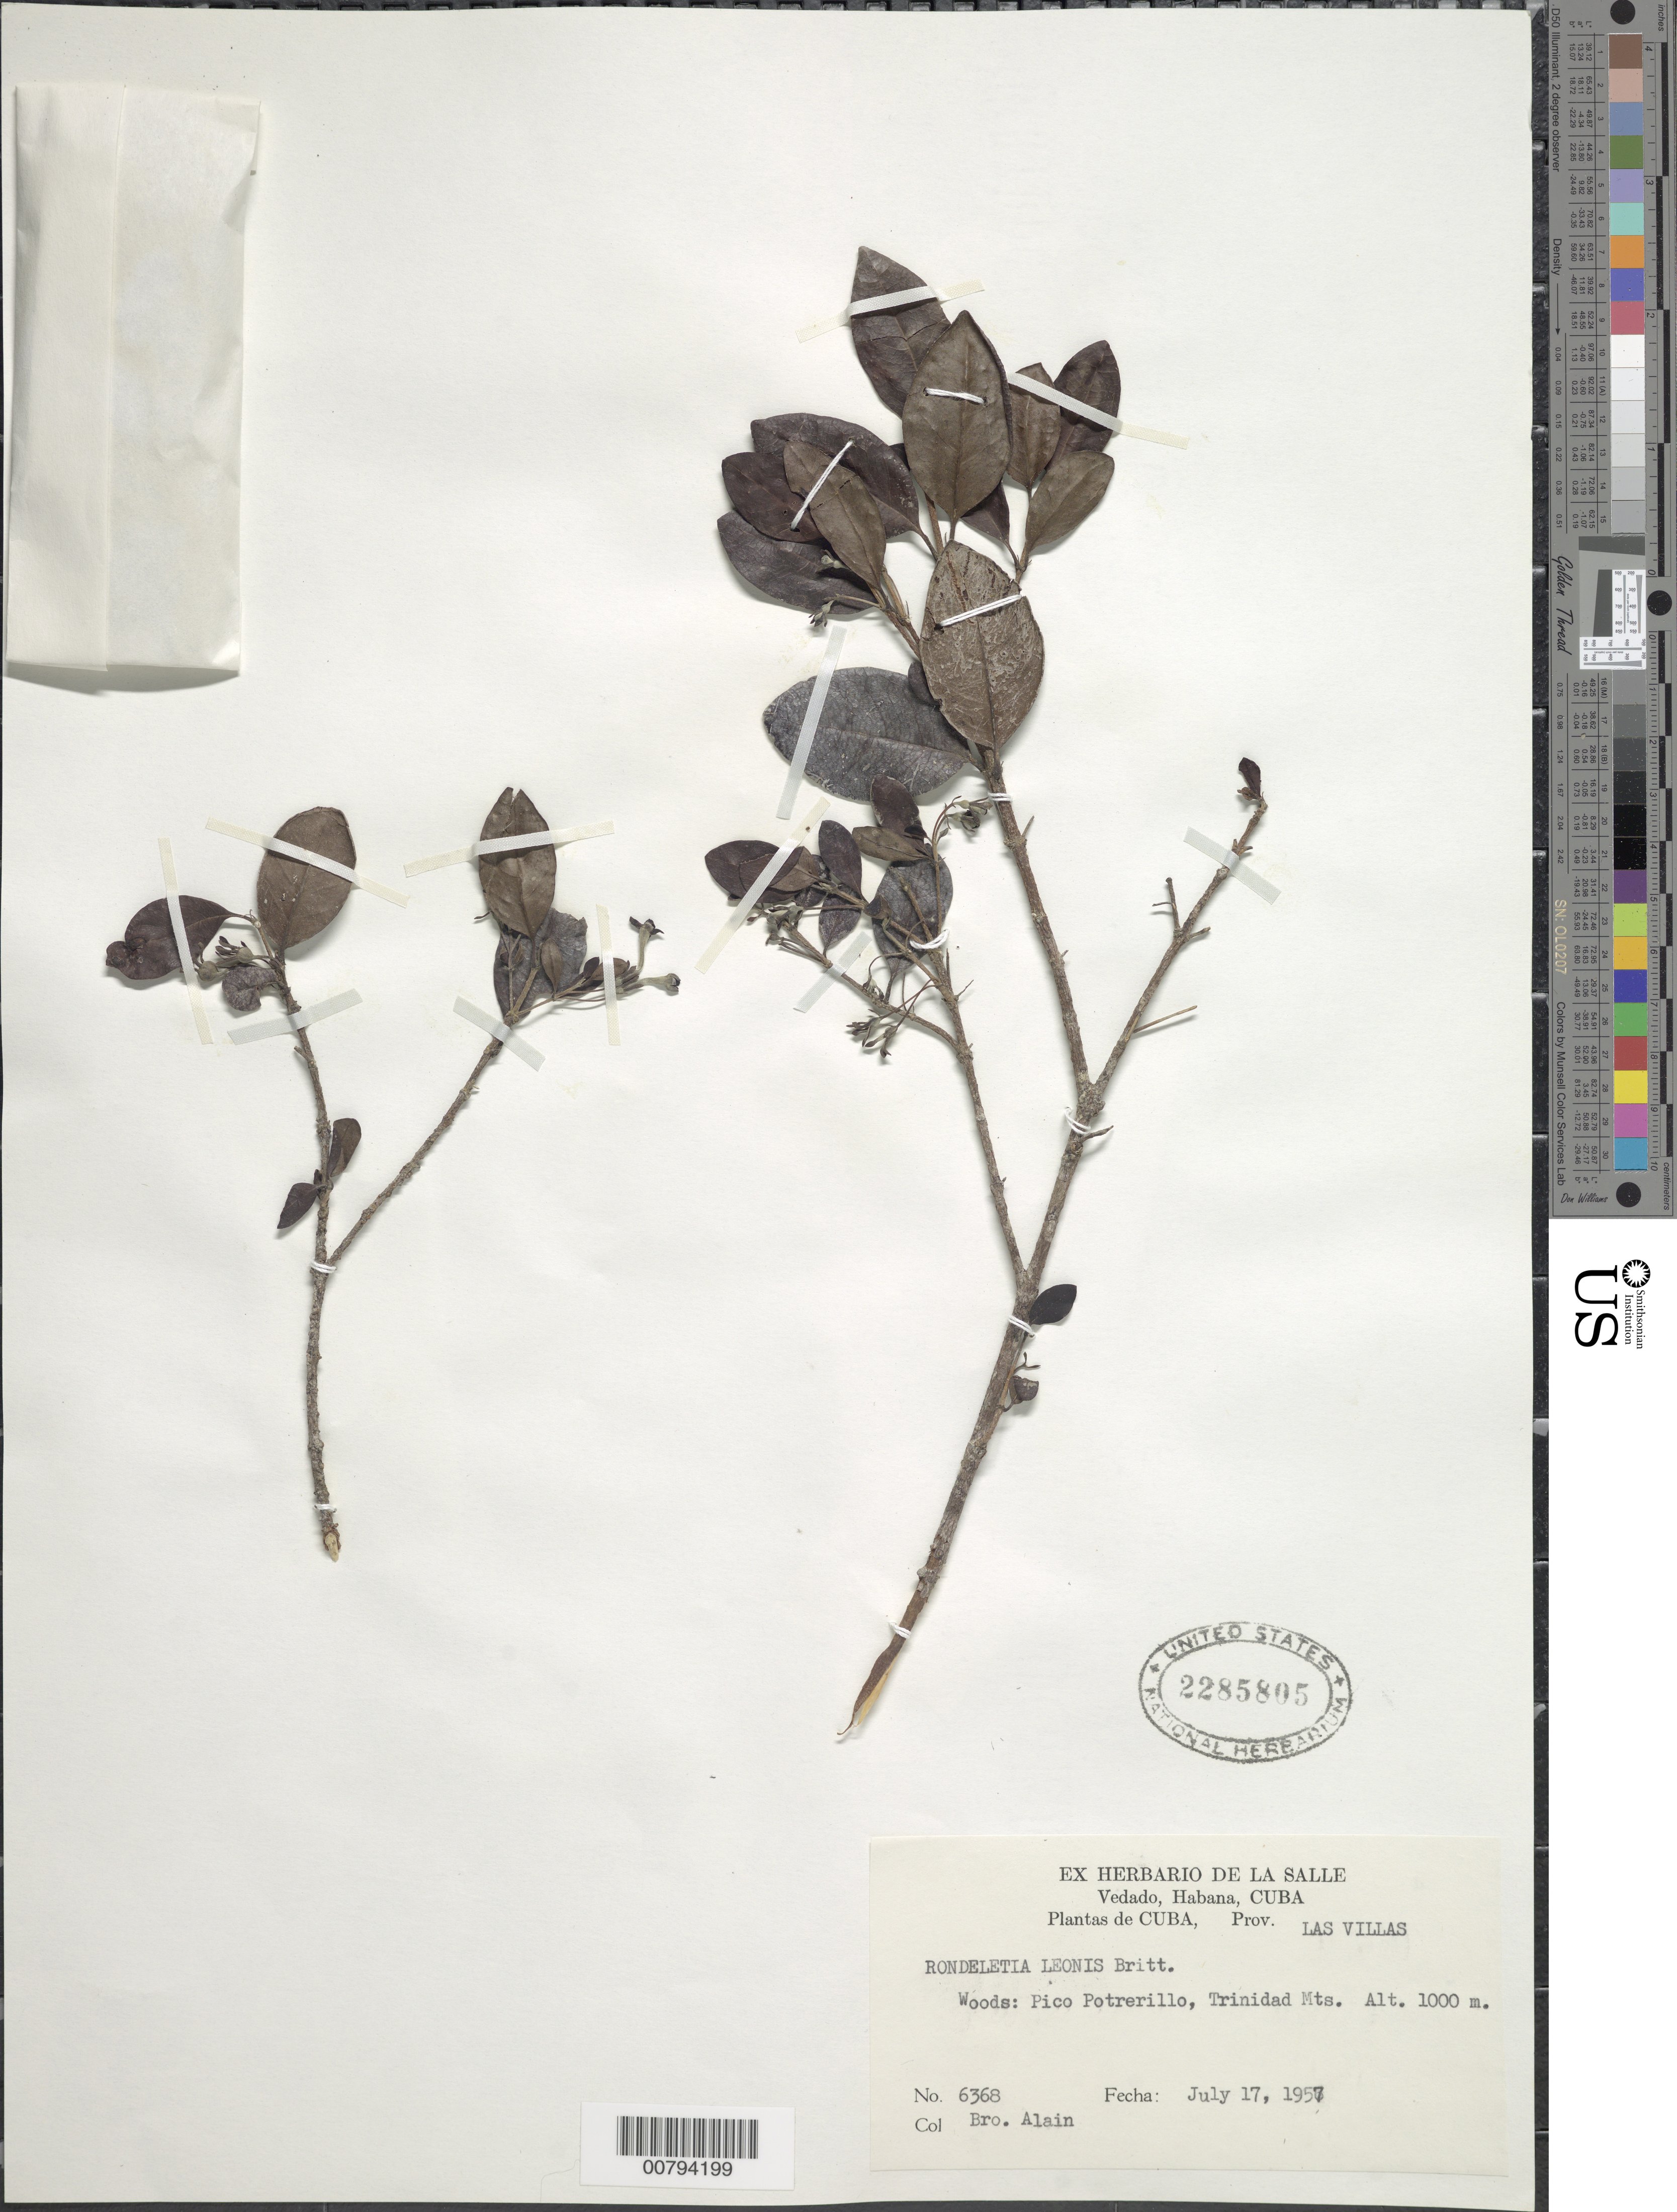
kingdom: Plantae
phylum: Tracheophyta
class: Magnoliopsida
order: Gentianales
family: Rubiaceae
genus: Rondeletia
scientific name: Rondeletia leonii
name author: Britton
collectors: A. H. Liogier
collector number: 6368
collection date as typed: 17 Jul 1957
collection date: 1957-07-17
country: Cuba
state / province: Las Villas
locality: Pico Potrerilla, Trinidad Mts.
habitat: Woods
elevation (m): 1000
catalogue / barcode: US 2285805